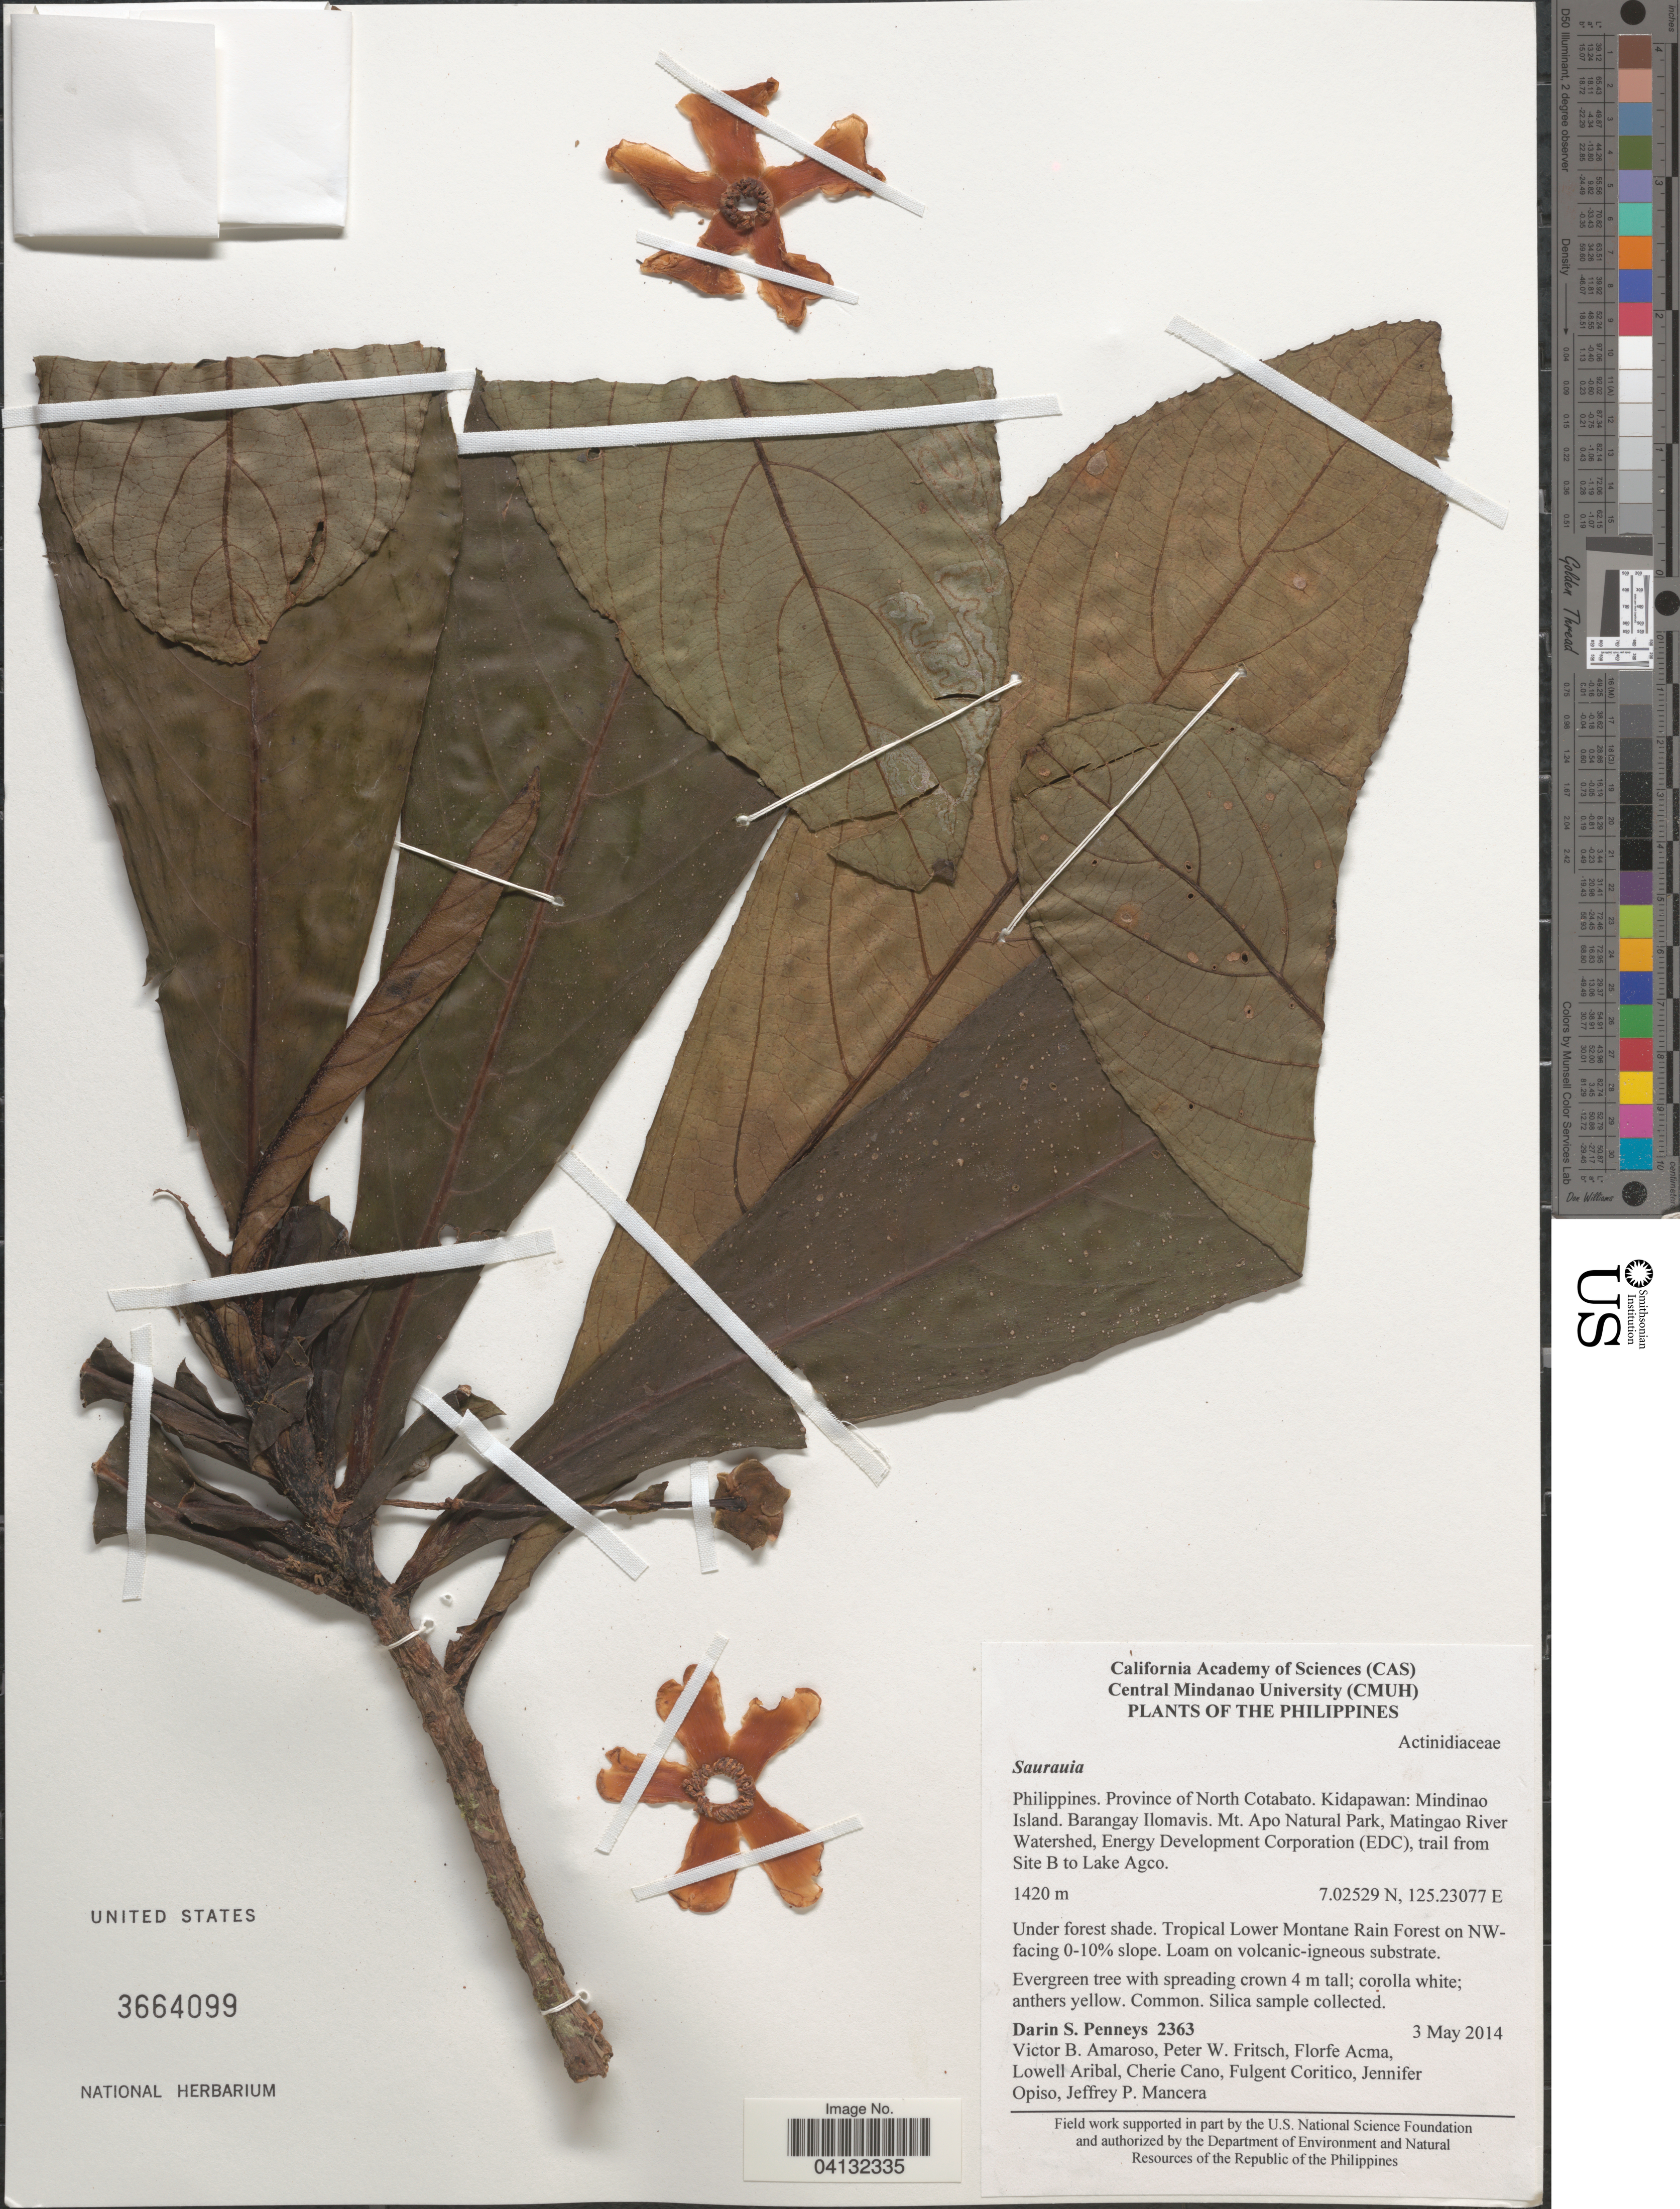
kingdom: Plantae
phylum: Tracheophyta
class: Magnoliopsida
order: Ericales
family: Actinidiaceae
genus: Saurauia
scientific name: Saurauia copelandii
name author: Elmer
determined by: Olimpos, S. M.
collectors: D. S. Penneys, V. Amoroso, P. W. Fritsch, F. Acma & et al.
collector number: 2363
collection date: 2014-05-03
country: Philippines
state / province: Soccsksargen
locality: Province of North Cotabato. Kidapawan: Mindinao Island. Barangay Ilomavis. Mt. Apo Natural Park, Matingao River Watershed, Energy Development Corporation (EDC), trail from Site B to Lake Agco. Tropical Lower Montane Rain Forest on NW-facing 0-10% slope.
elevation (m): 1420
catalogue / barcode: US 3664099